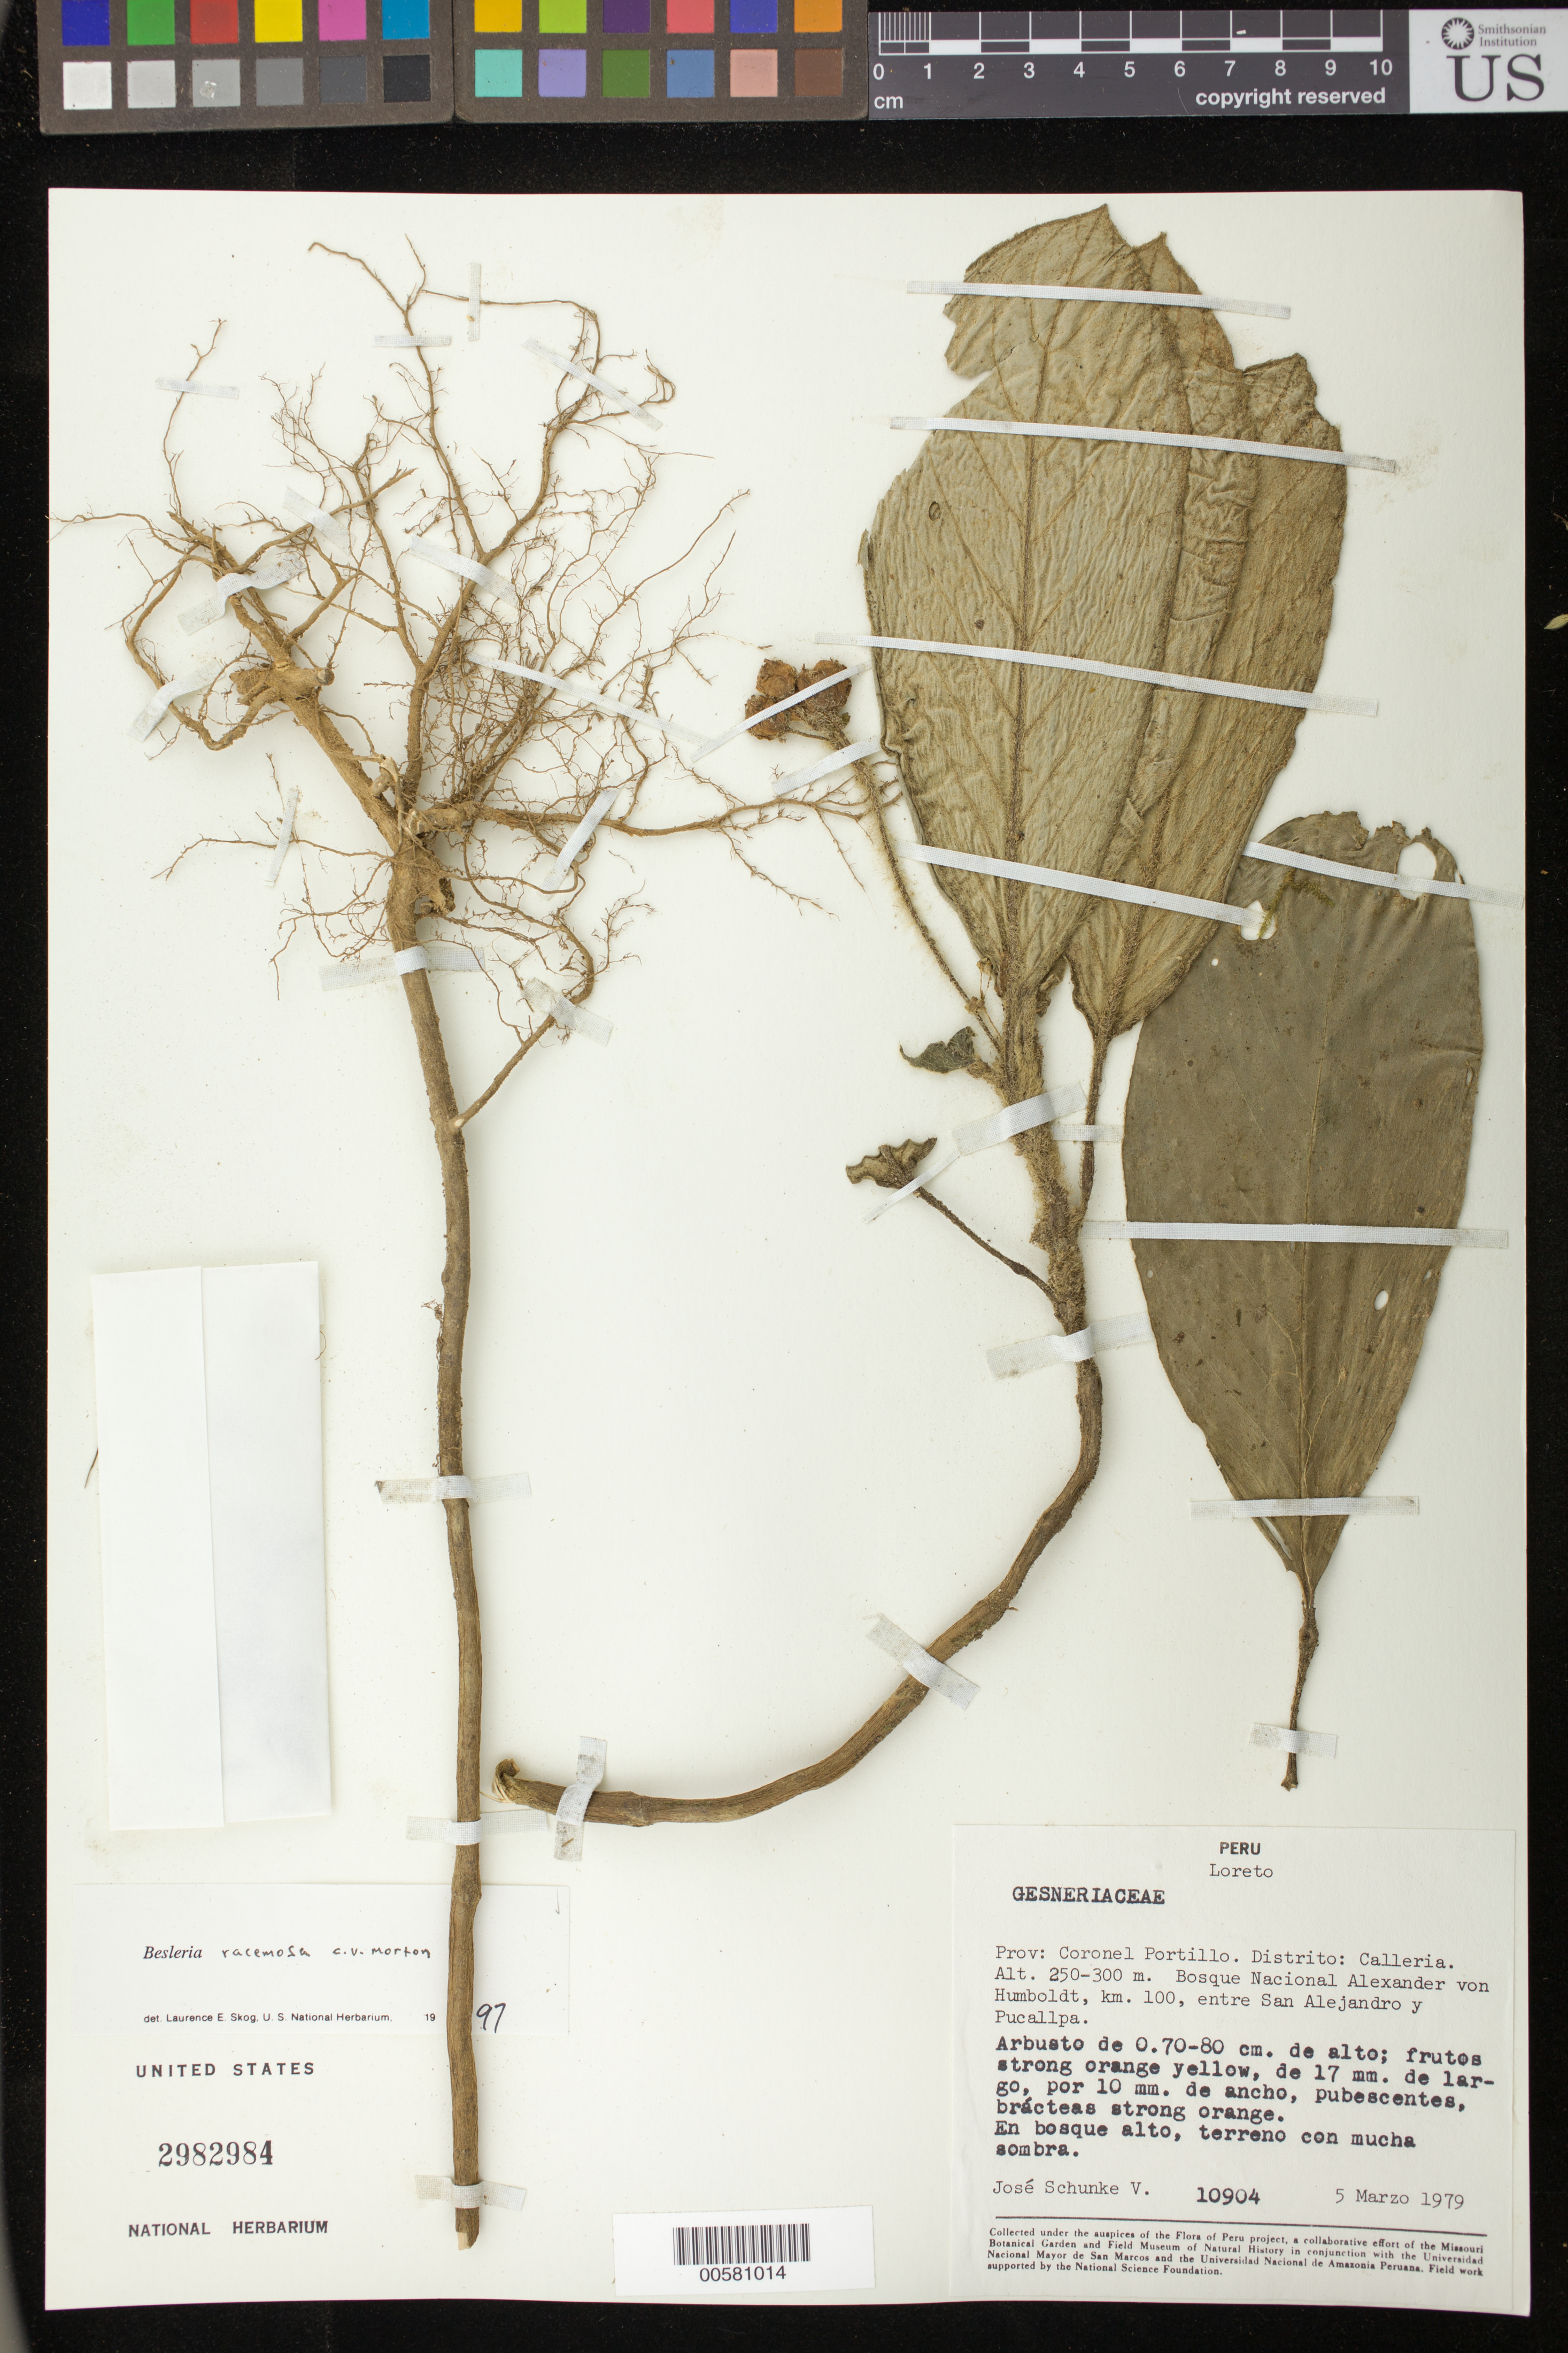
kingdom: Plantae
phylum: Tracheophyta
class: Magnoliopsida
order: Lamiales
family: Gesneriaceae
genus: Besleria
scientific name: Besleria racemosa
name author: C.V. Morton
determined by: Skog, Laurence E.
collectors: J. Schunke Vigo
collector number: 10904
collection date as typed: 05 Mar 1979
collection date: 1979-03-05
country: Peru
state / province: Loreto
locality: Prov. Coronel Portillo, Dtto. Calleria; Bosque Nacional Alexander von Humboldt, km 100, entre San Alejandro y Pucallpa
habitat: En bosque alto, terreno con mucha sombra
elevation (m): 250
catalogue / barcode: US 2982984